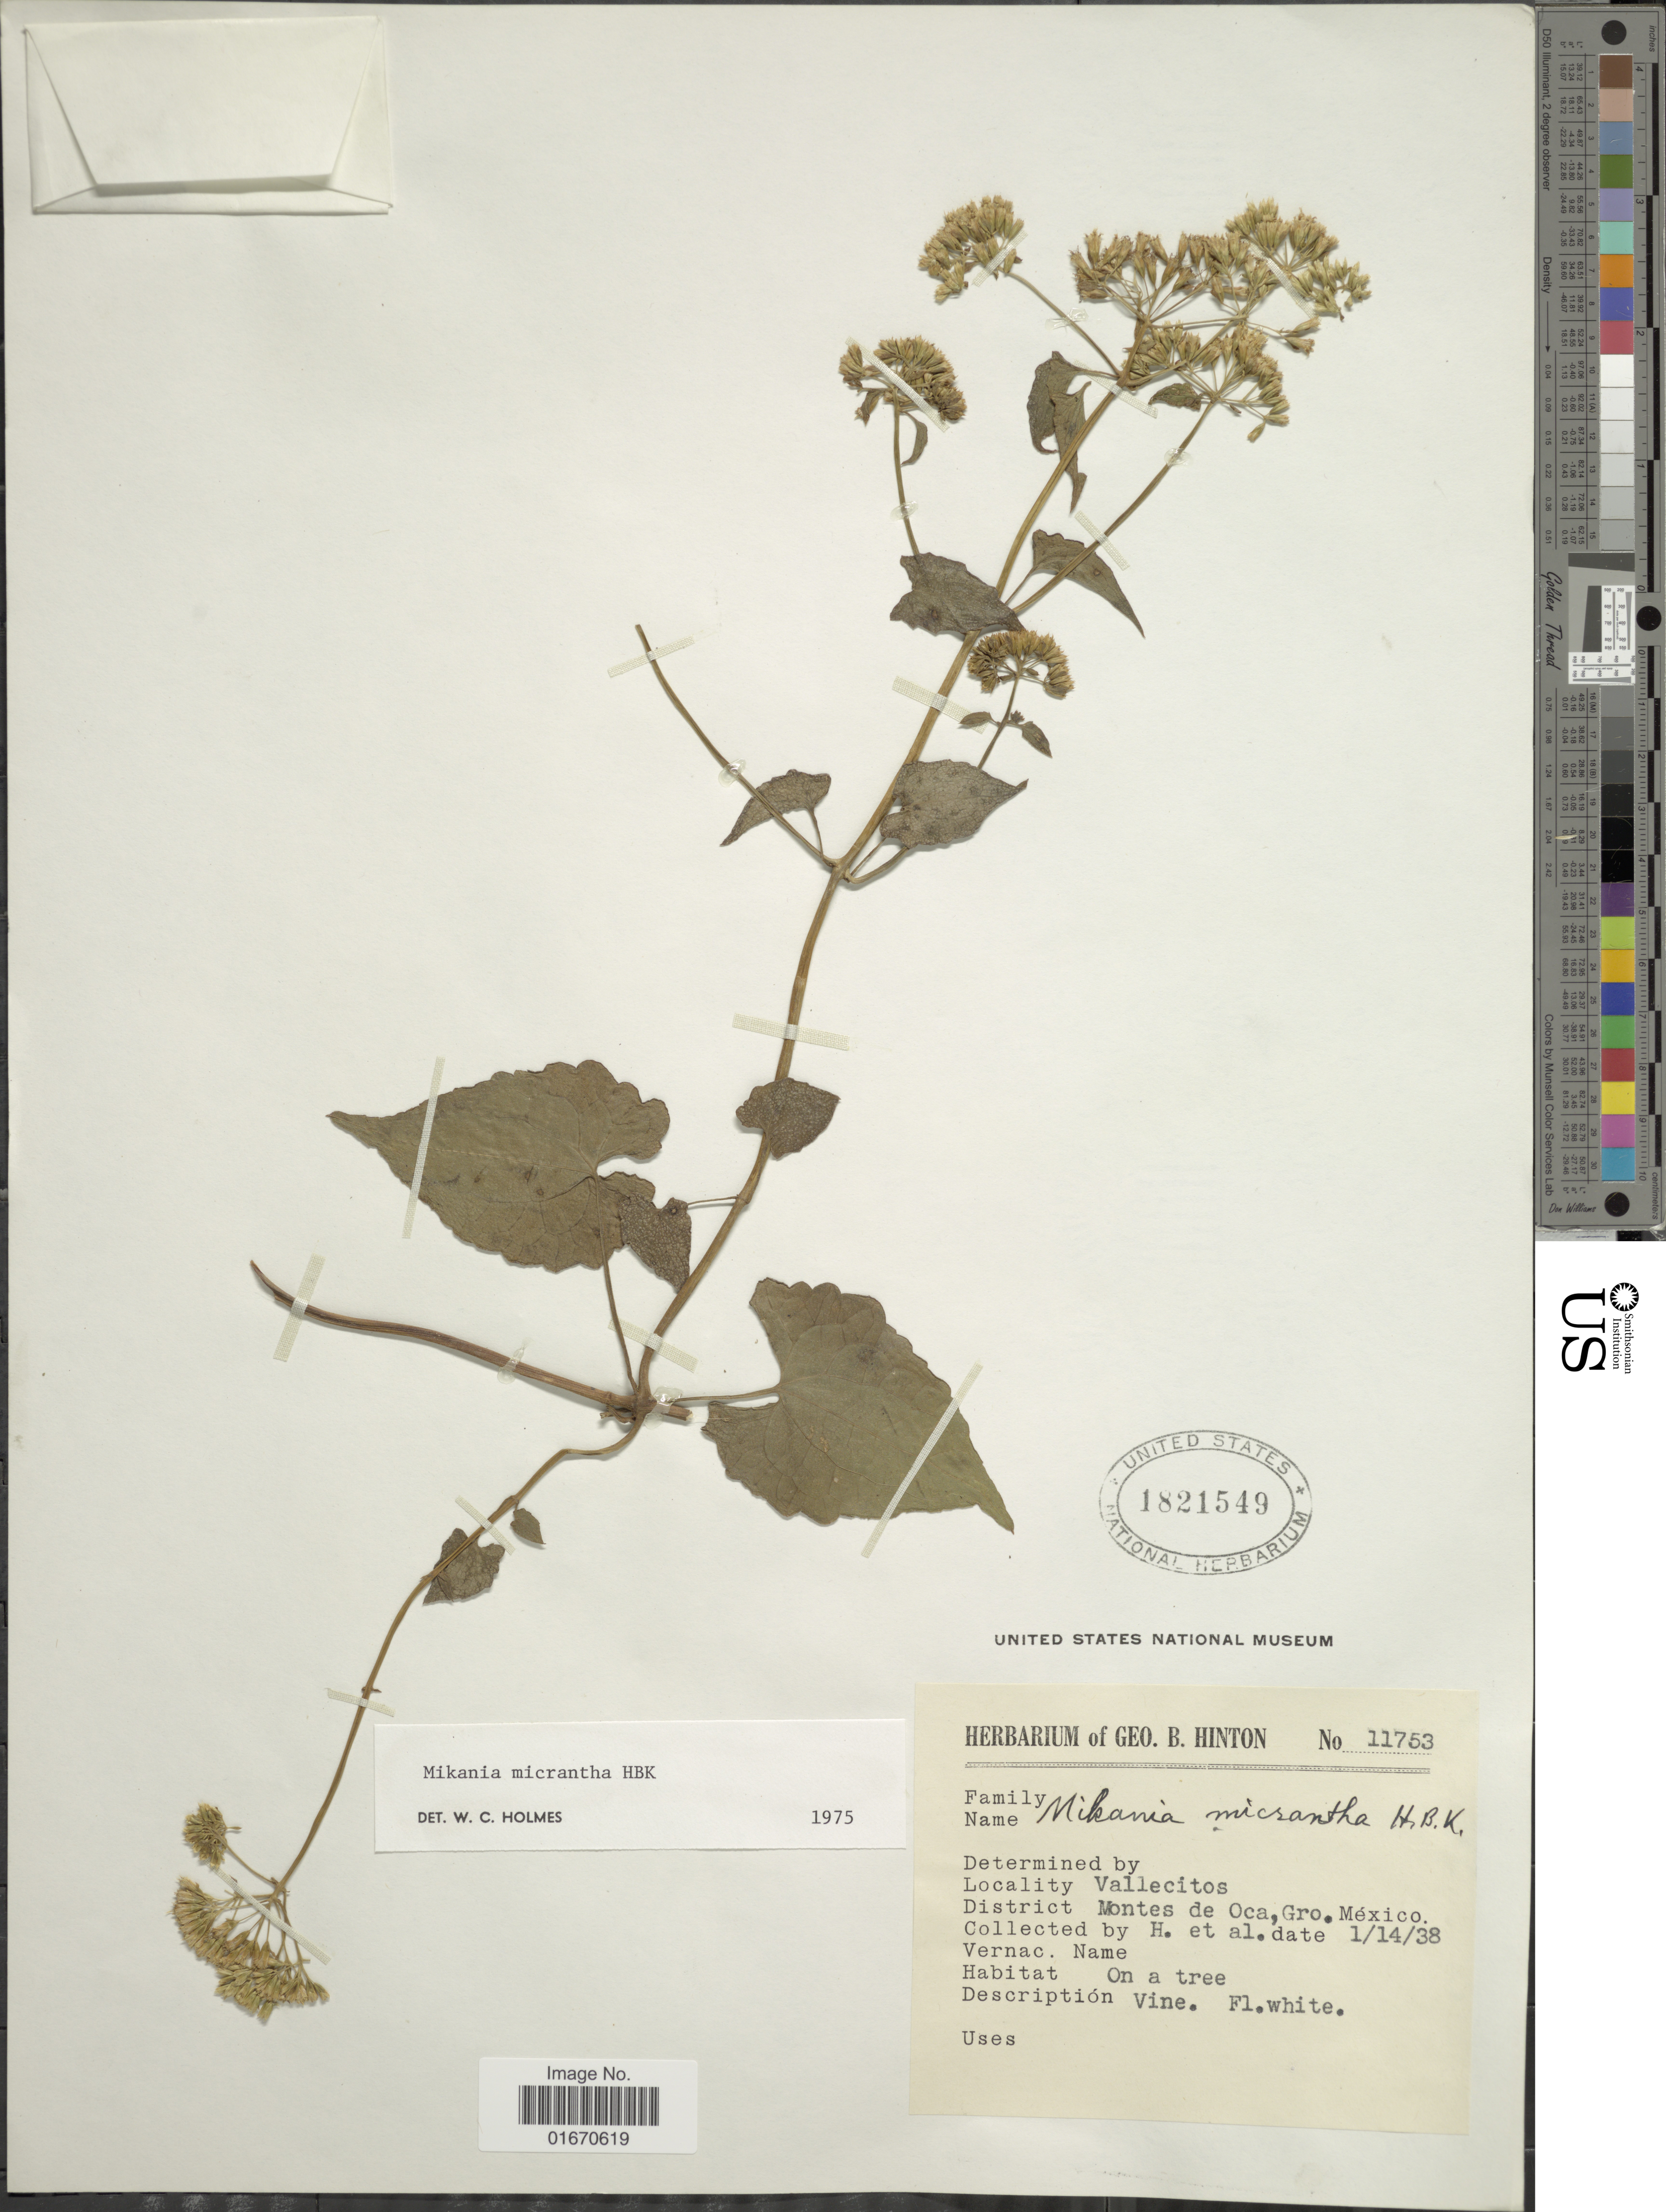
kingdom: Plantae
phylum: Tracheophyta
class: Magnoliopsida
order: Asterales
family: Asteraceae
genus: Mikania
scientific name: Mikania micrantha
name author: Kunth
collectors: G. B. Hinton & et al.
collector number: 11753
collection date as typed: Transcribed d/m/y: 14/1/38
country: Mexico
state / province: Guerrero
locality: Vallecitos, District Montes de Oca, Gro.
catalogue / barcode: US 1821549